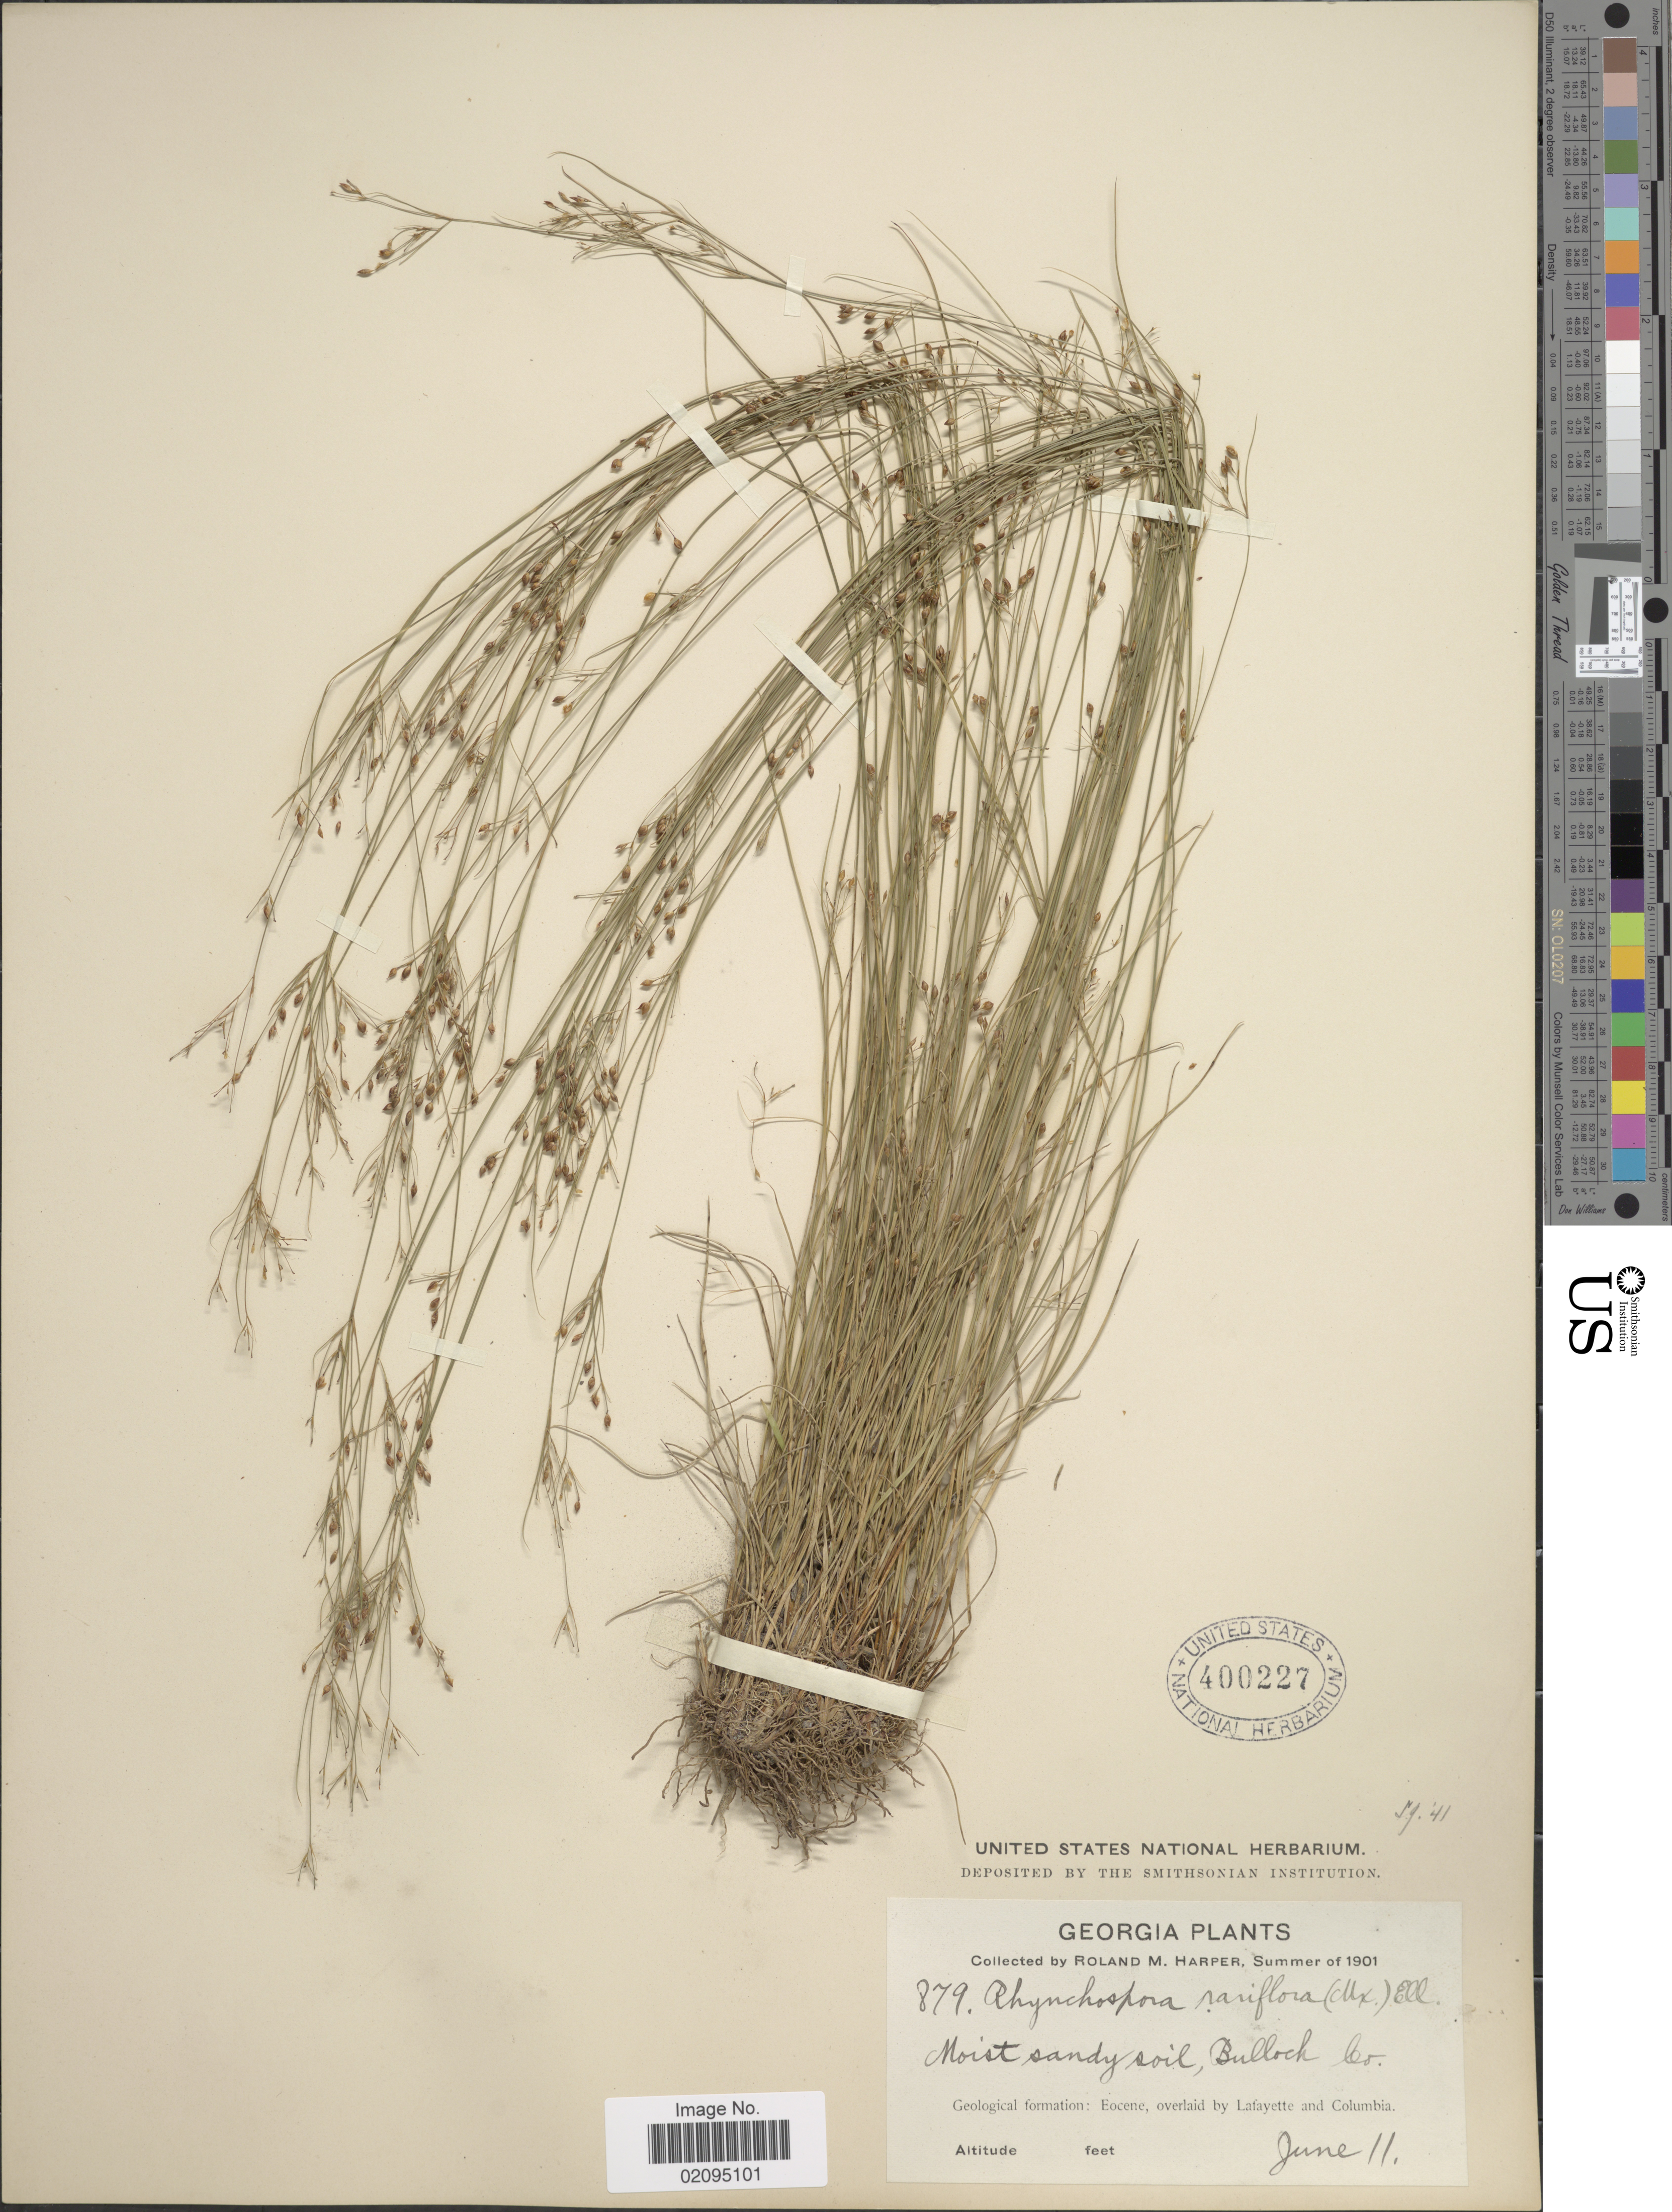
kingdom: Plantae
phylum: Tracheophyta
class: Liliopsida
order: Poales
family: Cyperaceae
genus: Rhynchospora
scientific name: Rhynchospora rariflora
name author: (Michx.) Elliott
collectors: R. M. Harper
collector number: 879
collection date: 1901-06-11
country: United States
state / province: Georgia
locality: Bulloch Co.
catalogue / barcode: US 400227